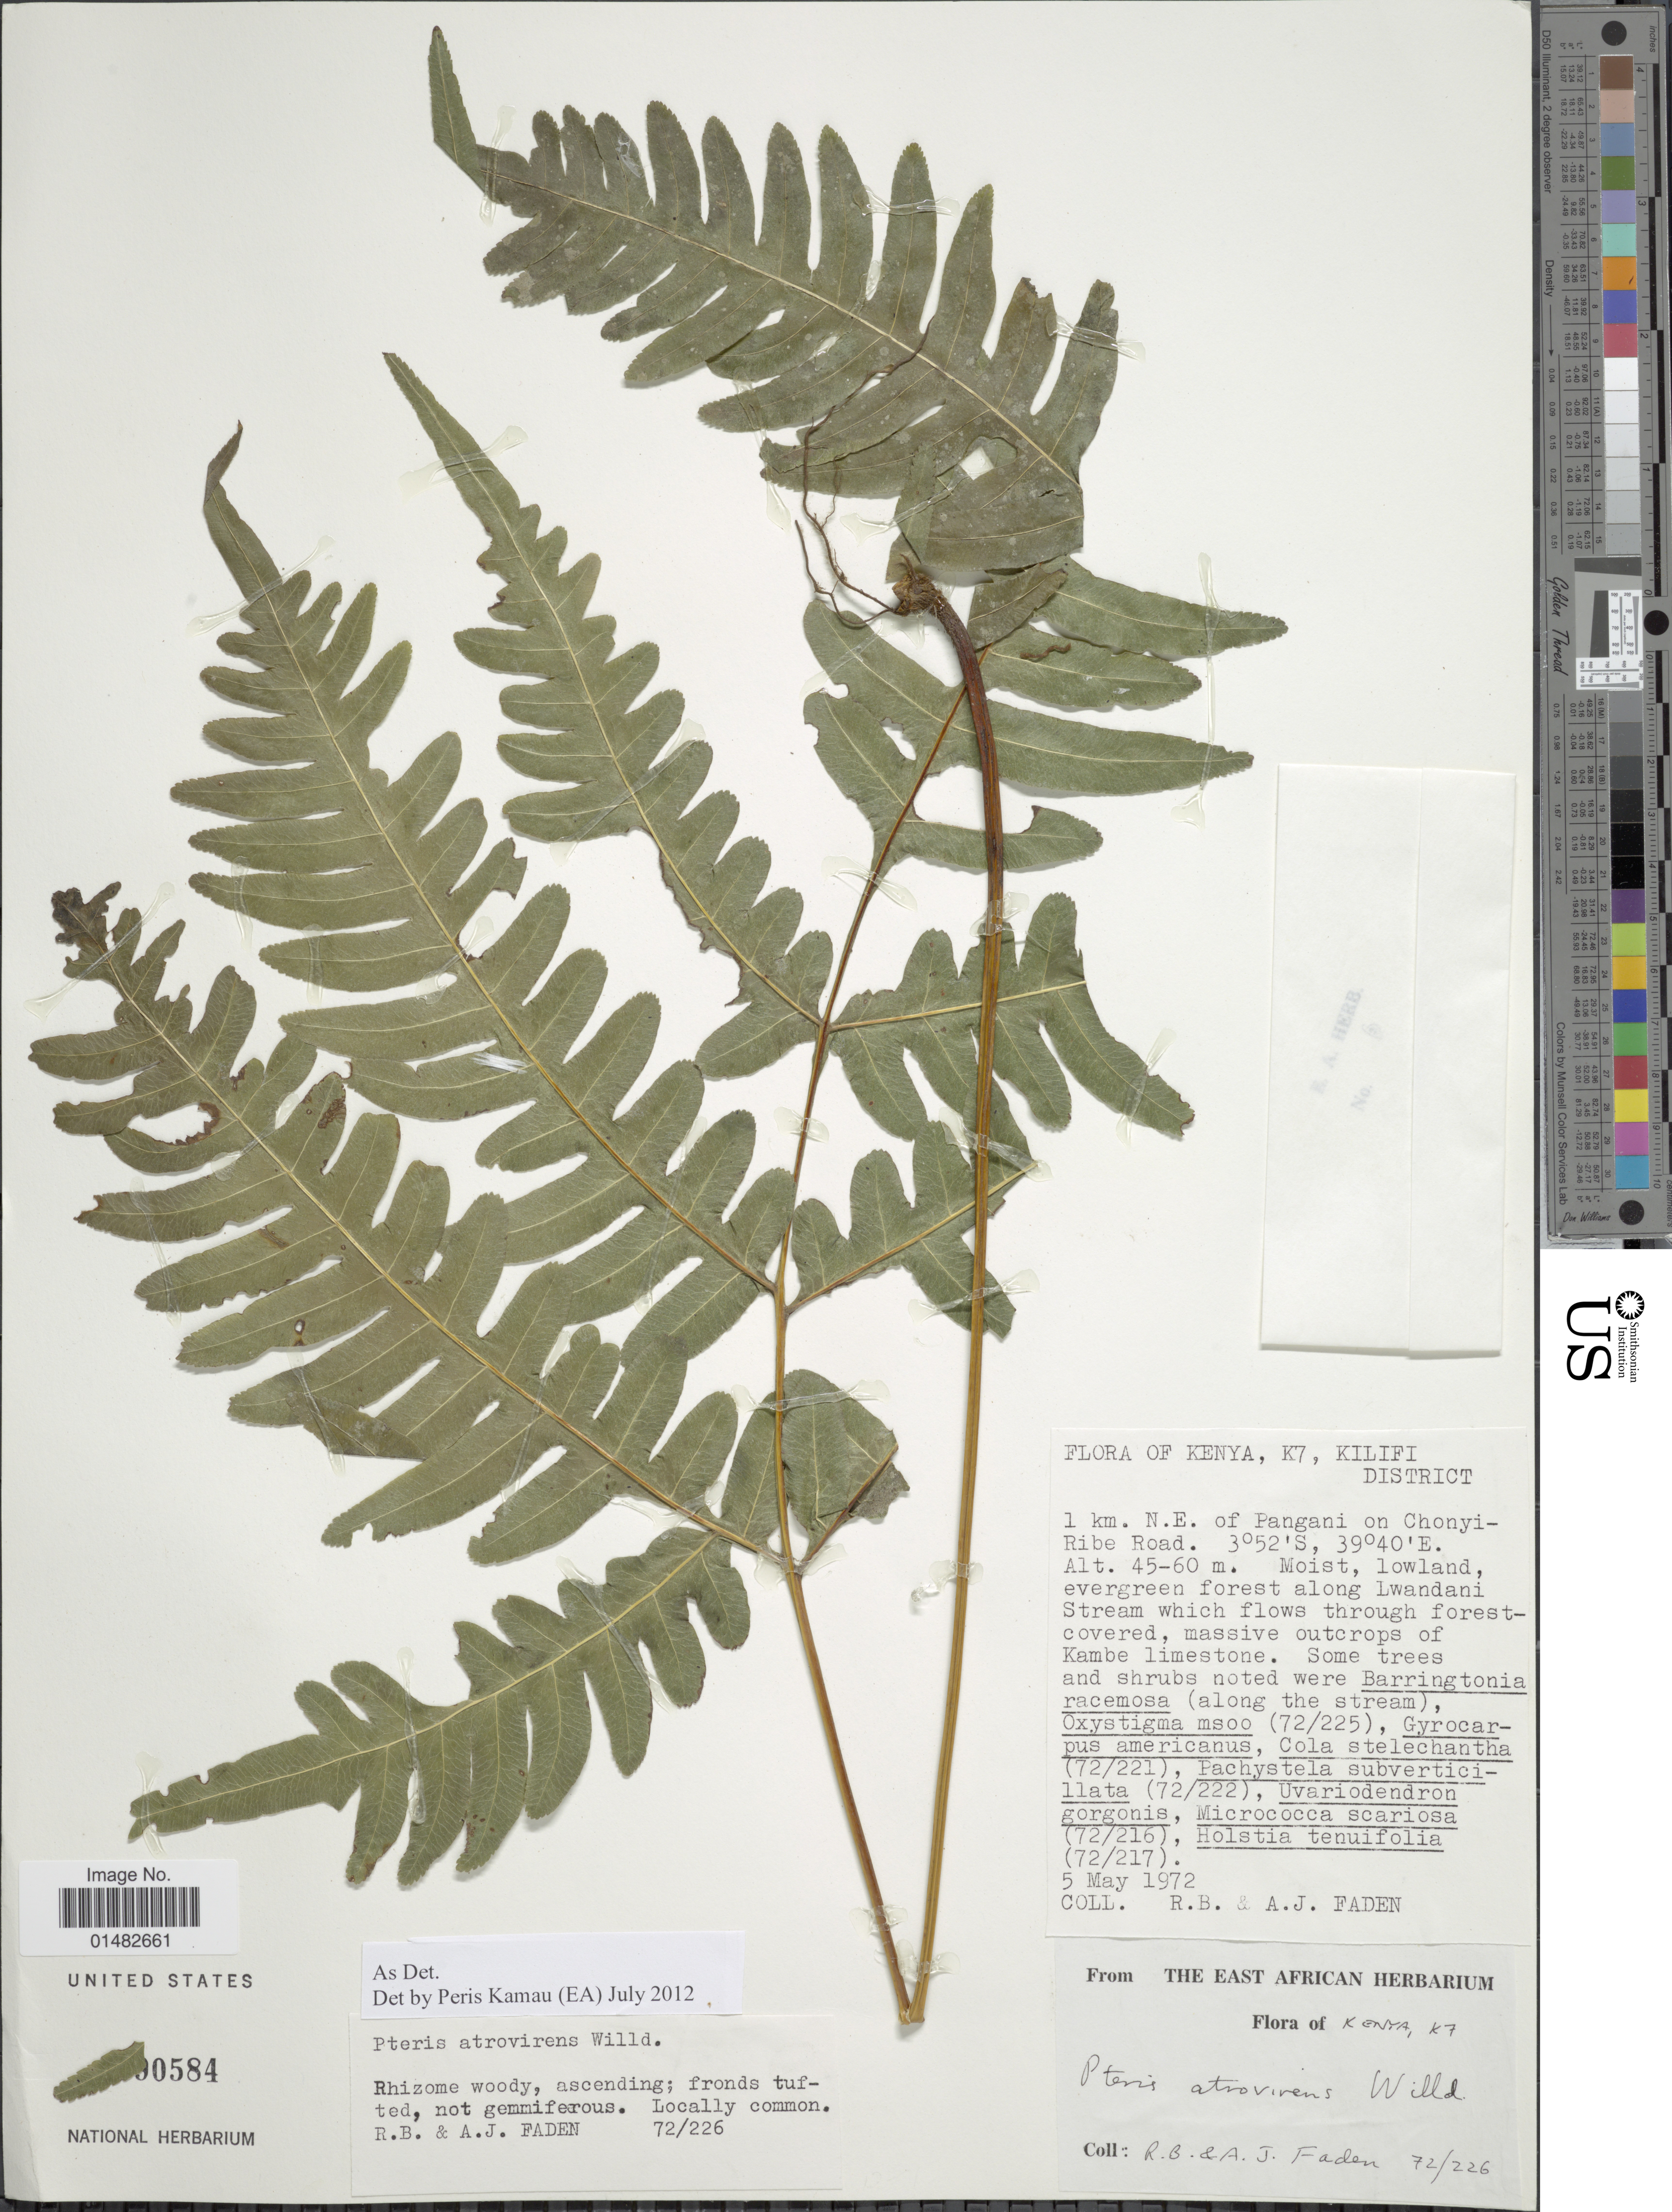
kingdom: Plantae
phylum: Tracheophyta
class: Polypodiopsida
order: Polypodiales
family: Pteridaceae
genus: Pteris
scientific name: Pteris atrovirens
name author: Willd.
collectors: R. B. Faden & A. J. Faden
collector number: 72/226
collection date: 1972-05-05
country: Kenya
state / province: Kilifi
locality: Kenya, K7, Kilifi District,1 km. N.E. of Pangani on Chonyi-Ribe Road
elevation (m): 45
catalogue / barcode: US 90584